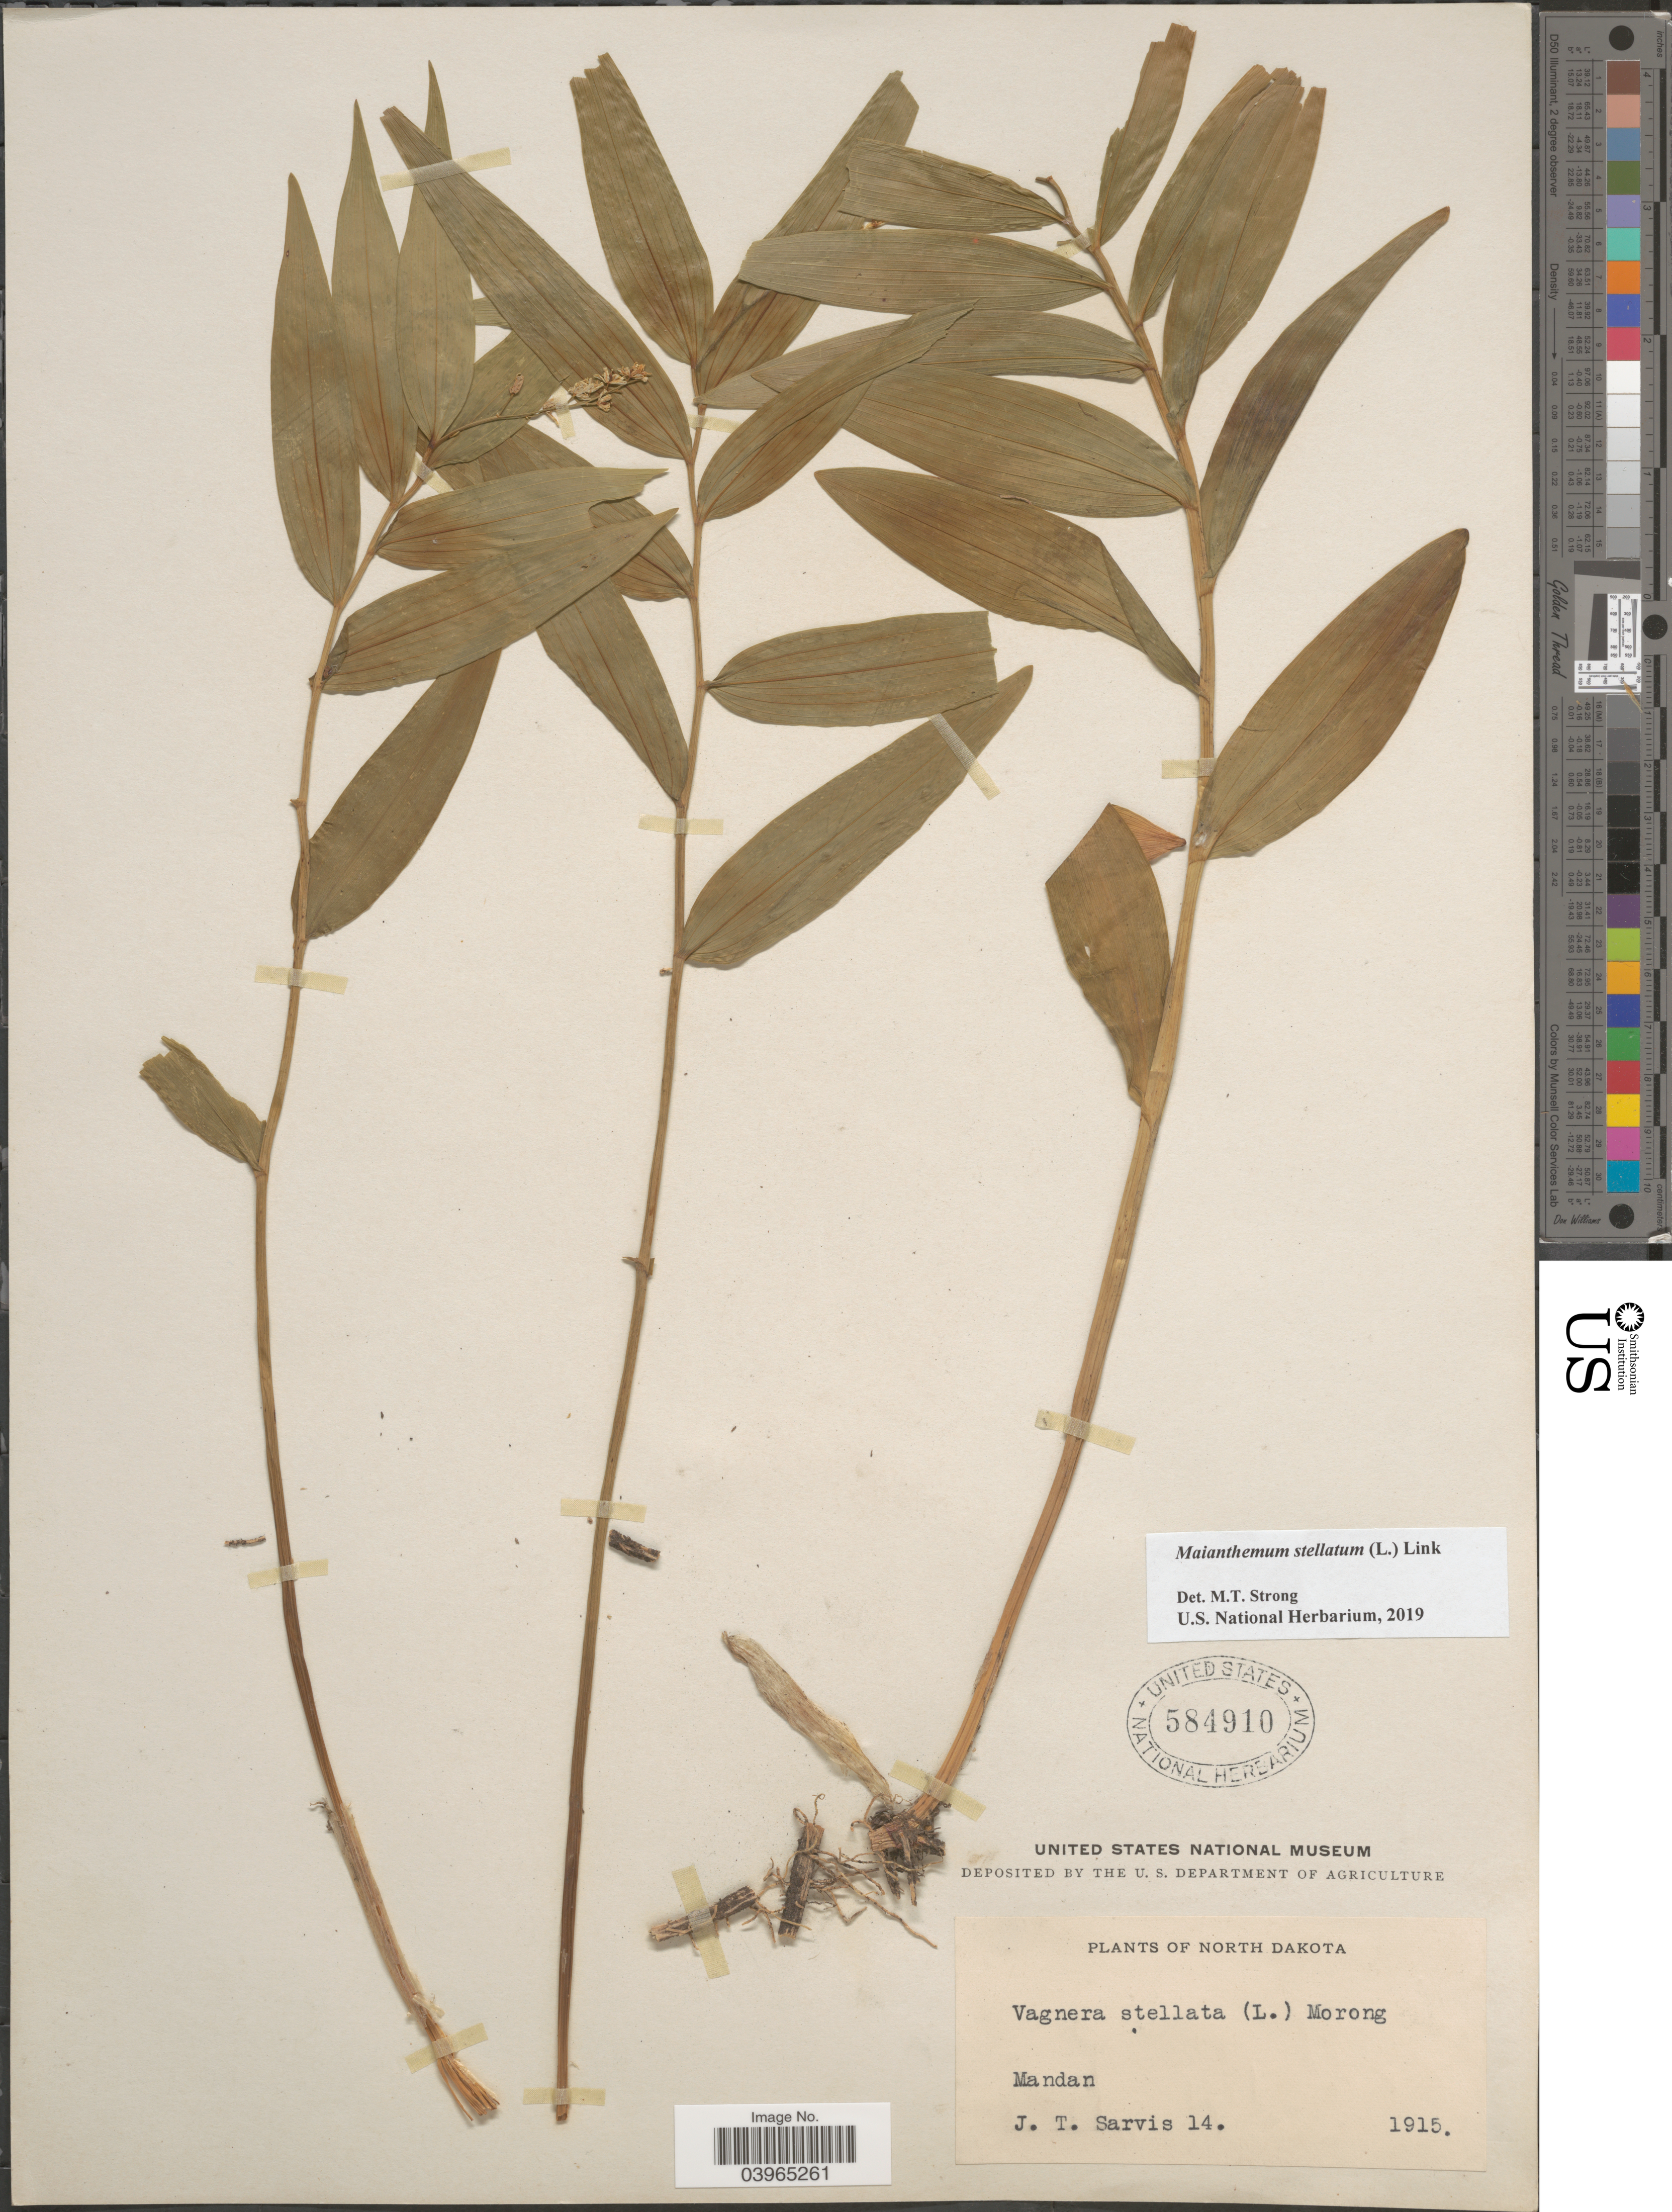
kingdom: Plantae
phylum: Tracheophyta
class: Liliopsida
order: Asparagales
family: Asparagaceae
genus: Maianthemum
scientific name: Maianthemum stellatum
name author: (L.) Link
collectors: J. Sarvis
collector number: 14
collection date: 1915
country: United States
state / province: North Dakota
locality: Mandan.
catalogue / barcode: US 584910